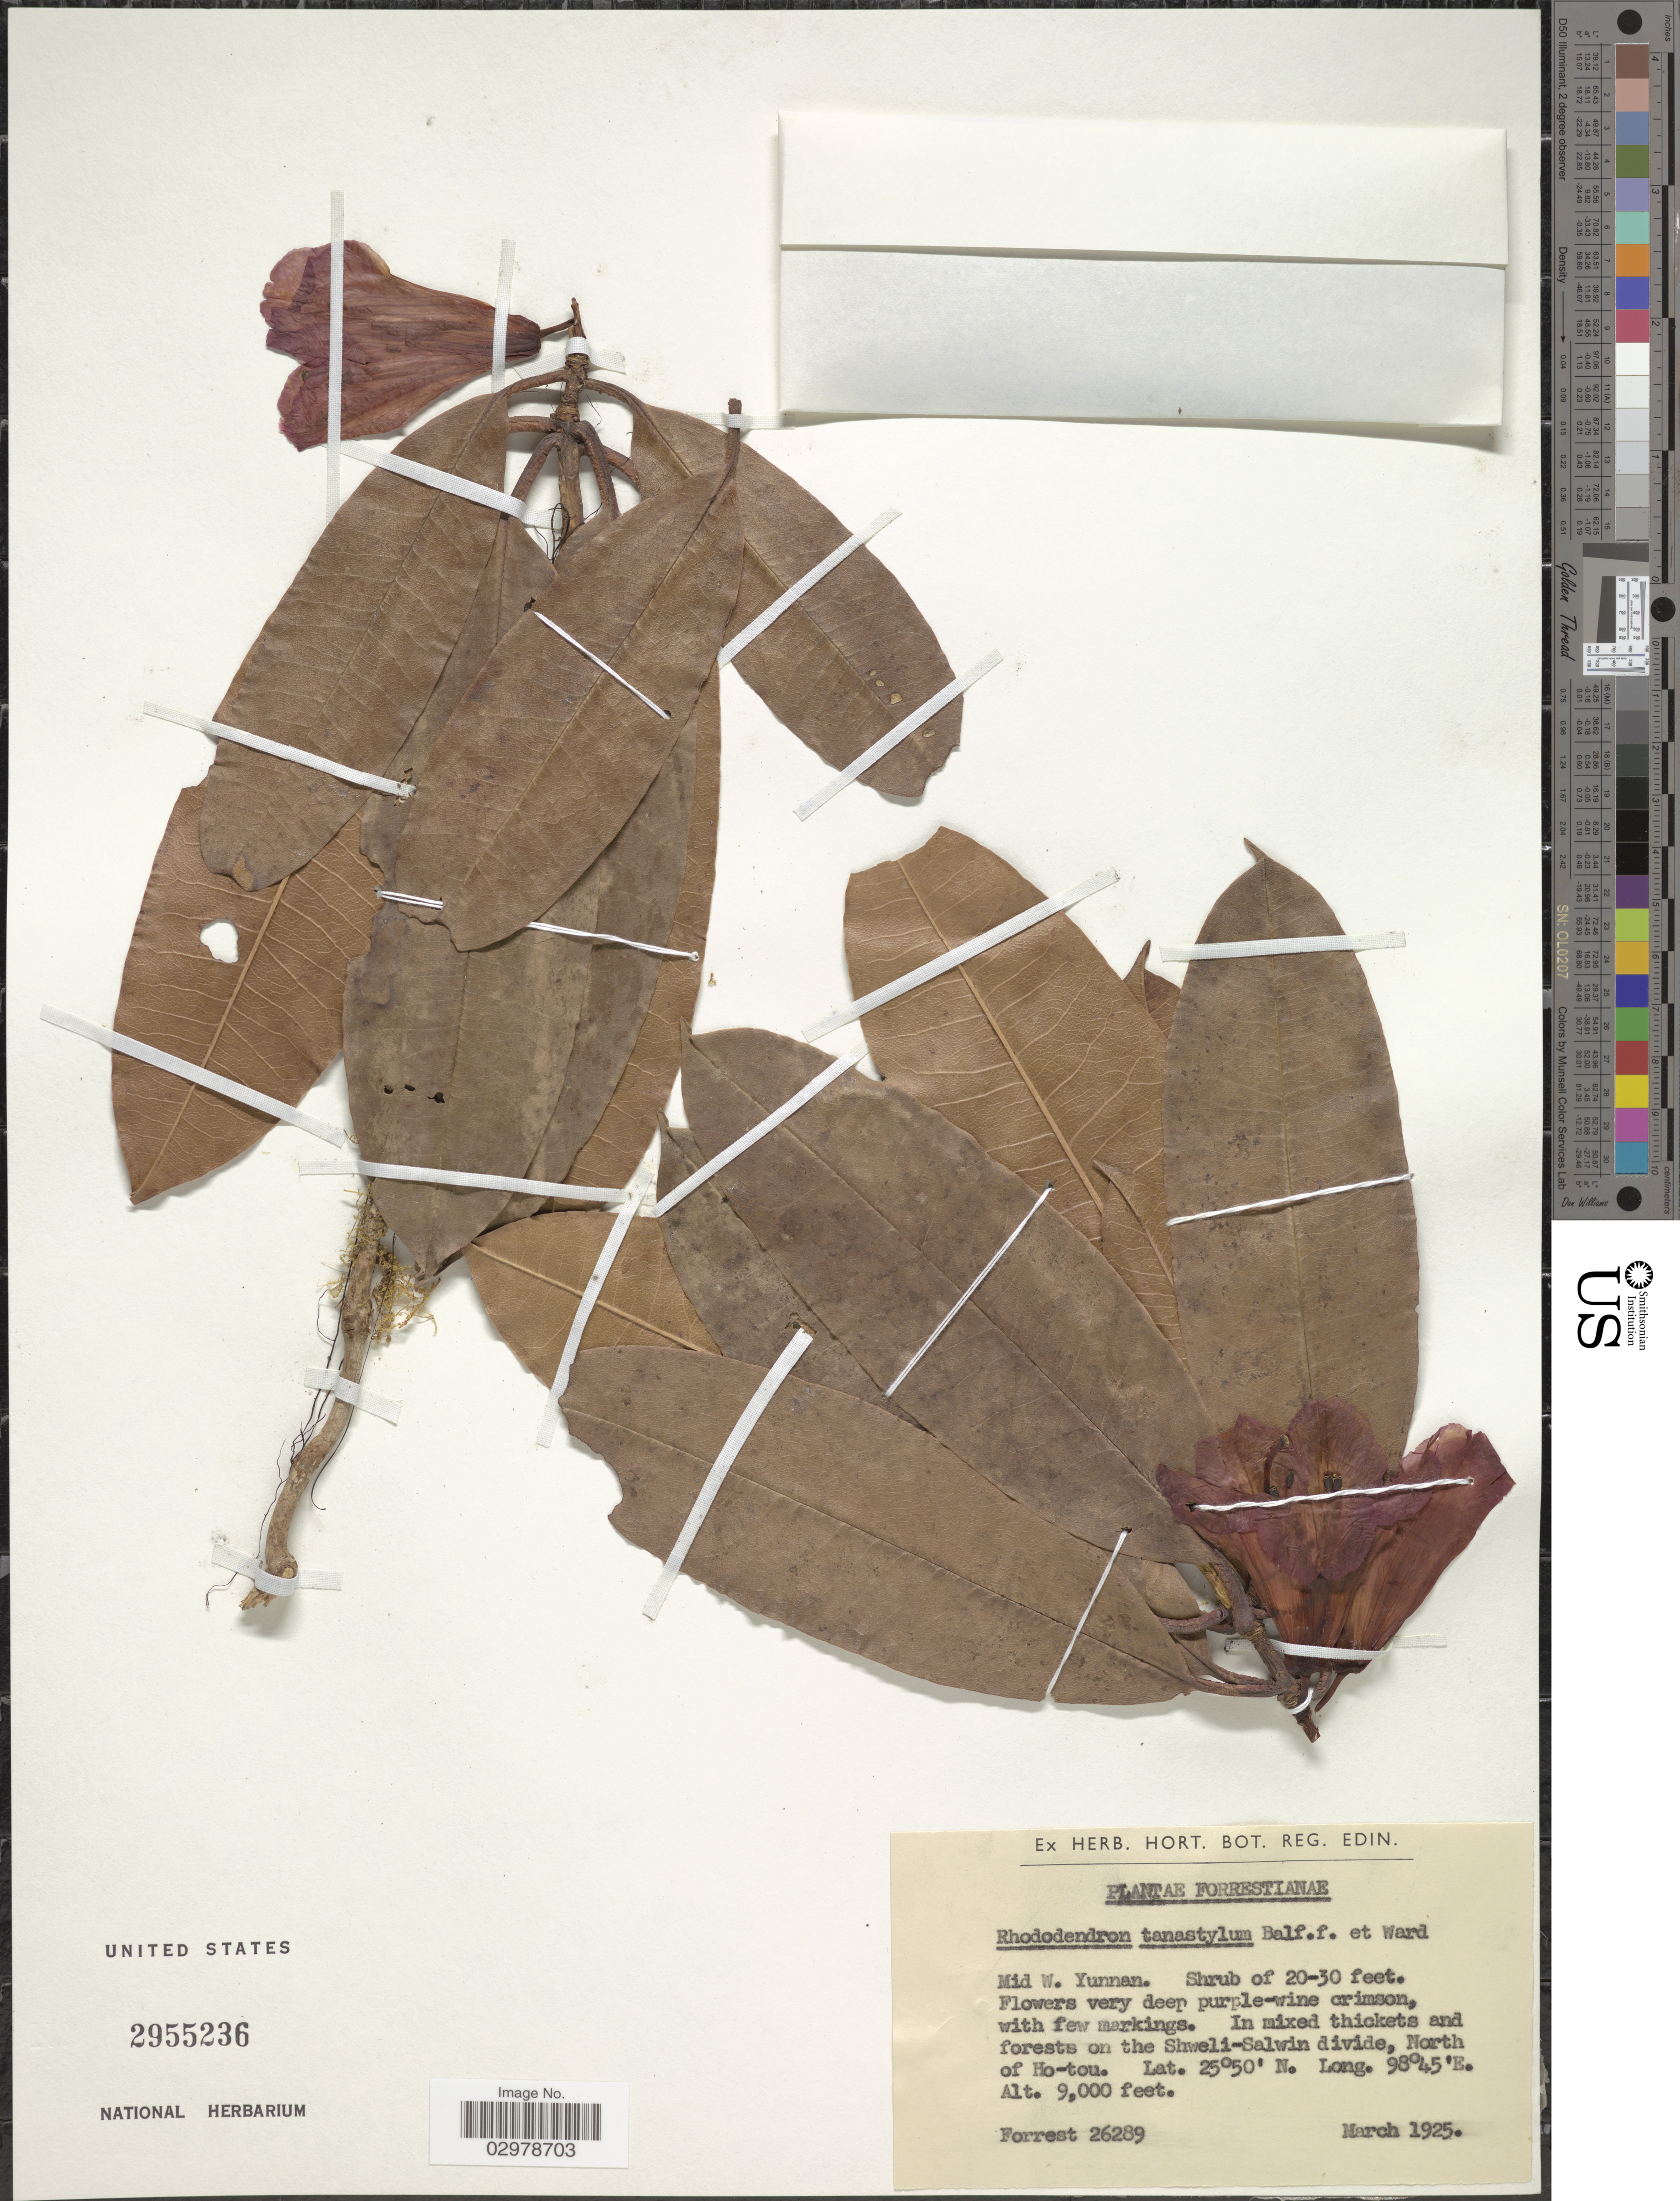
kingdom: Plantae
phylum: Tracheophyta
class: Magnoliopsida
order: Ericales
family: Ericaceae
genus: Rhododendron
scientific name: Rhododendron tanastylum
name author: Balf. f. & Kingdon-Ward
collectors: -. Forrest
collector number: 26289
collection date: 1925-03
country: China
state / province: Yunnan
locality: Mid W. Yunnan. On the Shweli-Salwin divide, North of Ho-tou.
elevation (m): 2743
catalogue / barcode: US 2955236